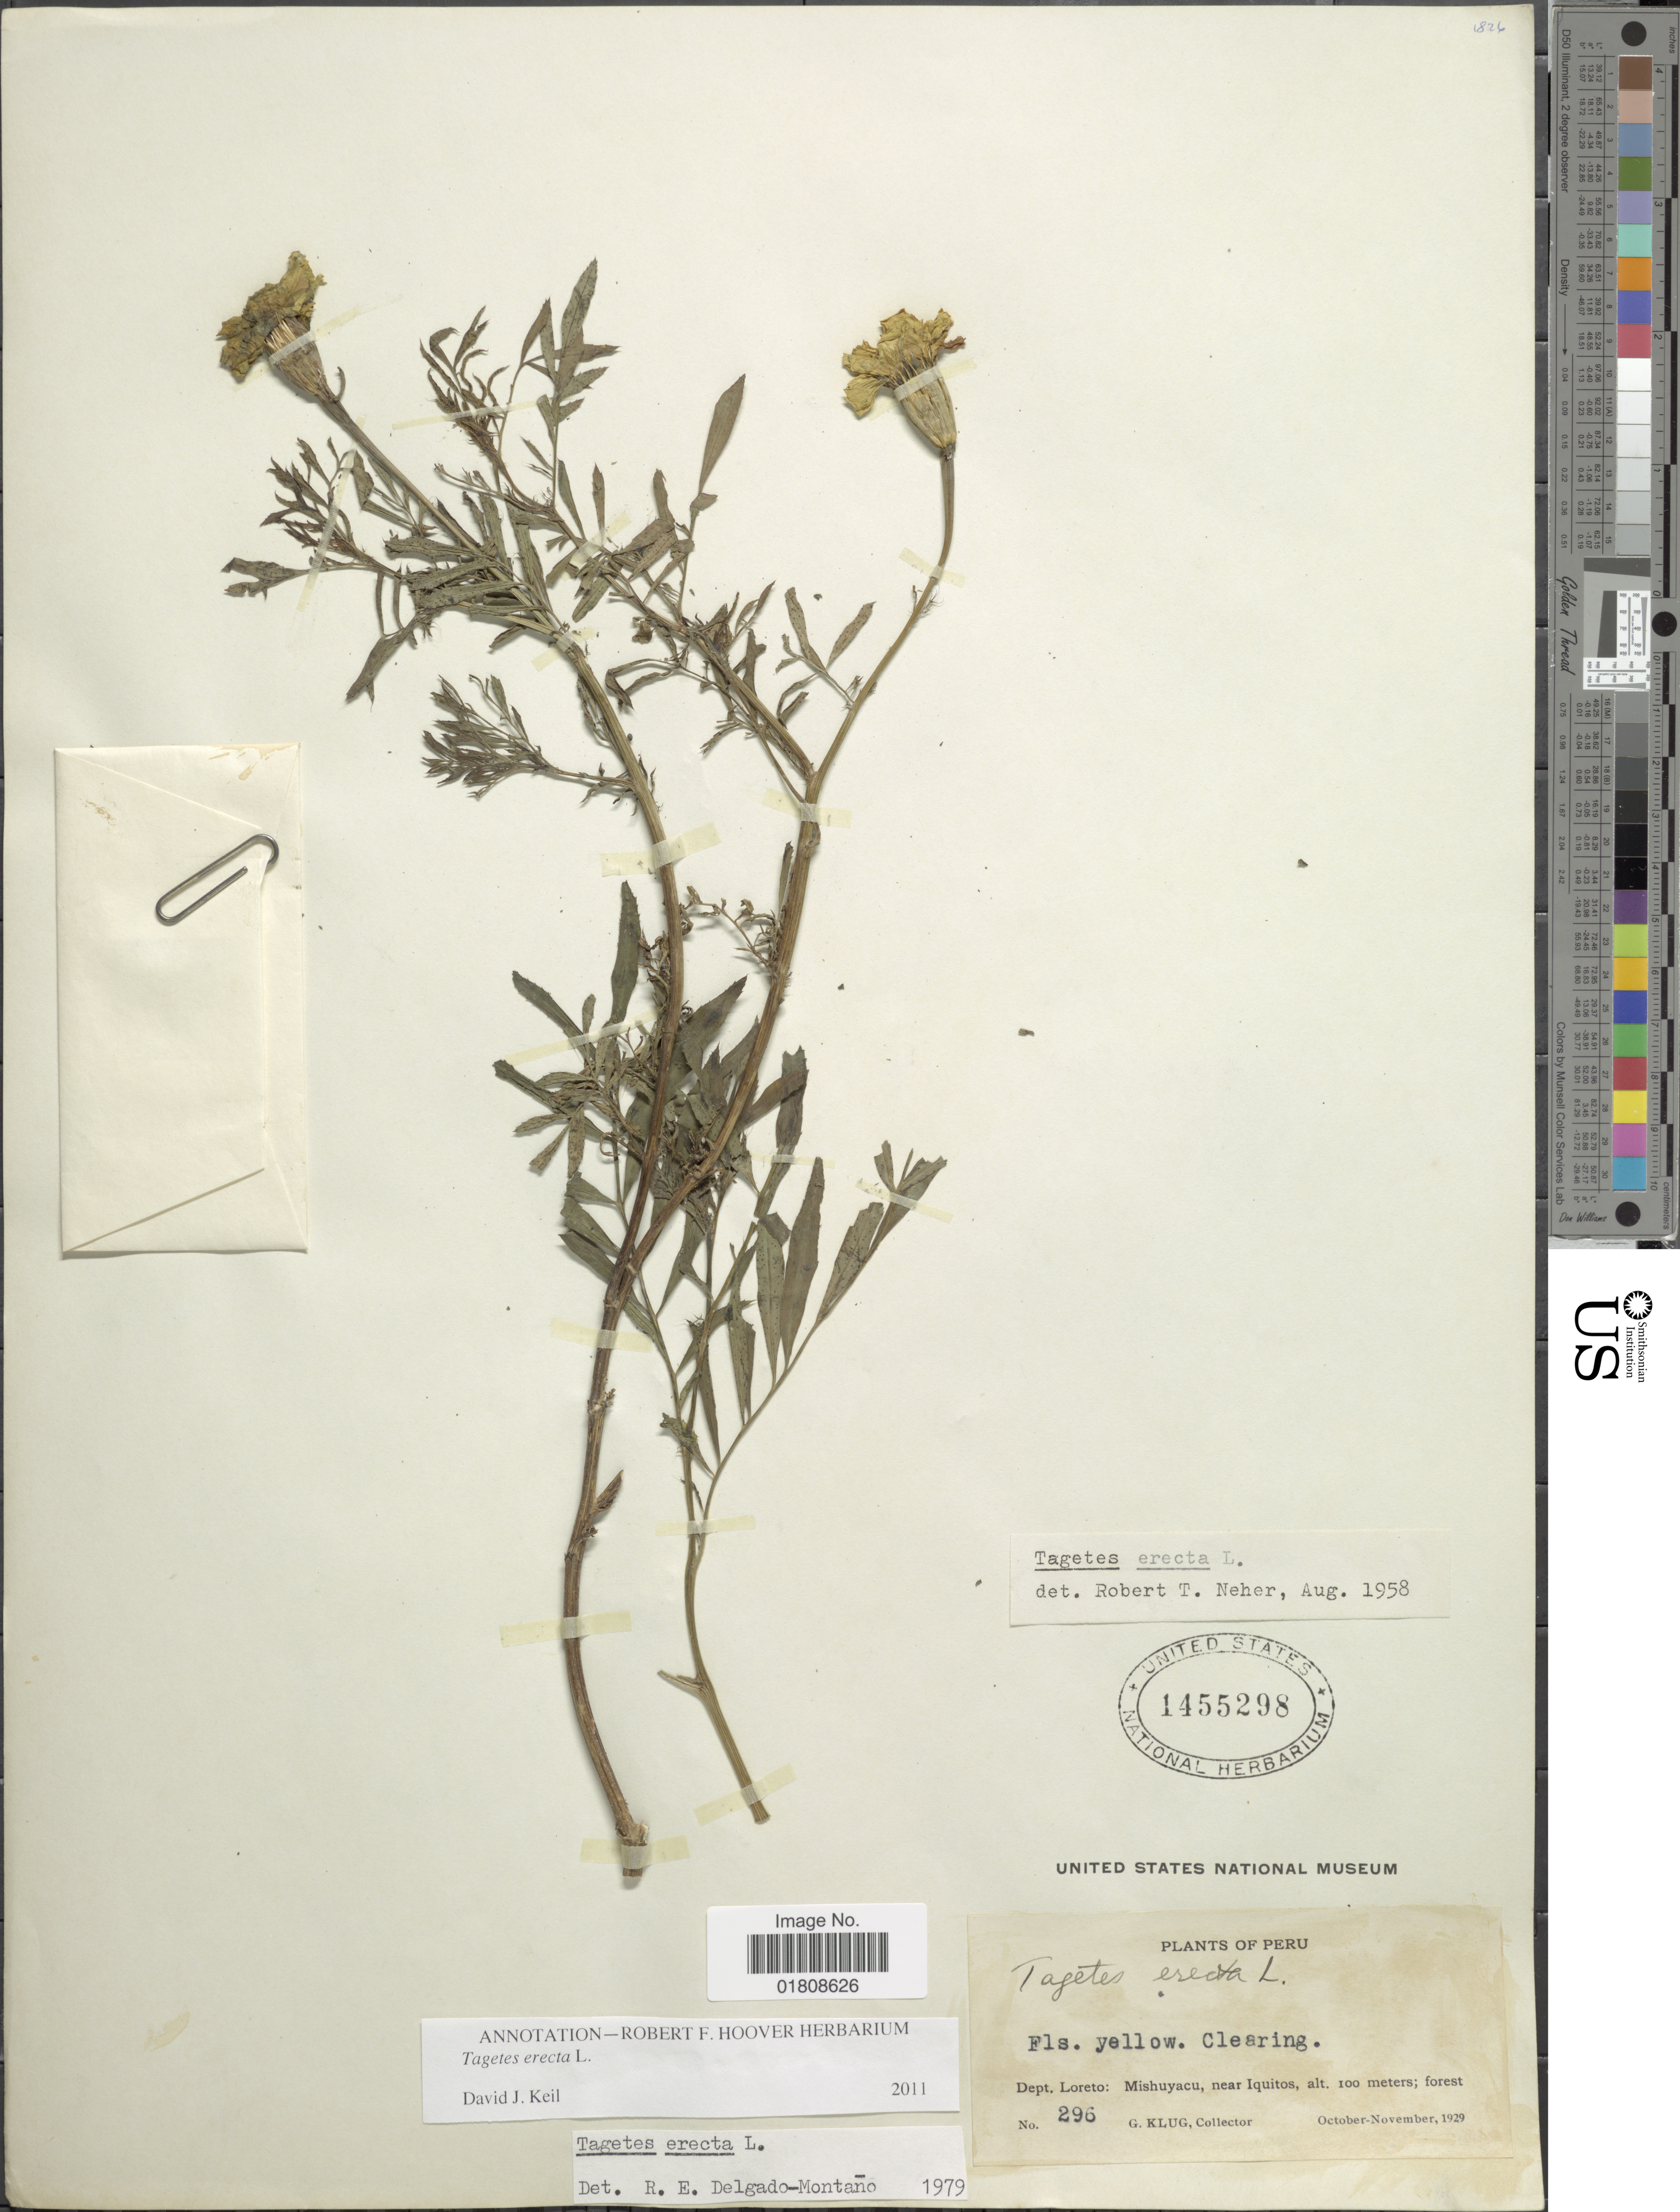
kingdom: Plantae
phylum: Tracheophyta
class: Magnoliopsida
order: Asterales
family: Asteraceae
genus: Tagetes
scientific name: Tagetes erecta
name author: L.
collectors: G. Klug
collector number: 296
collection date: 1929-10/1929-11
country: Peru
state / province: Loreto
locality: Mishuyacu, near Iquitos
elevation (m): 100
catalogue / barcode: US 1455298